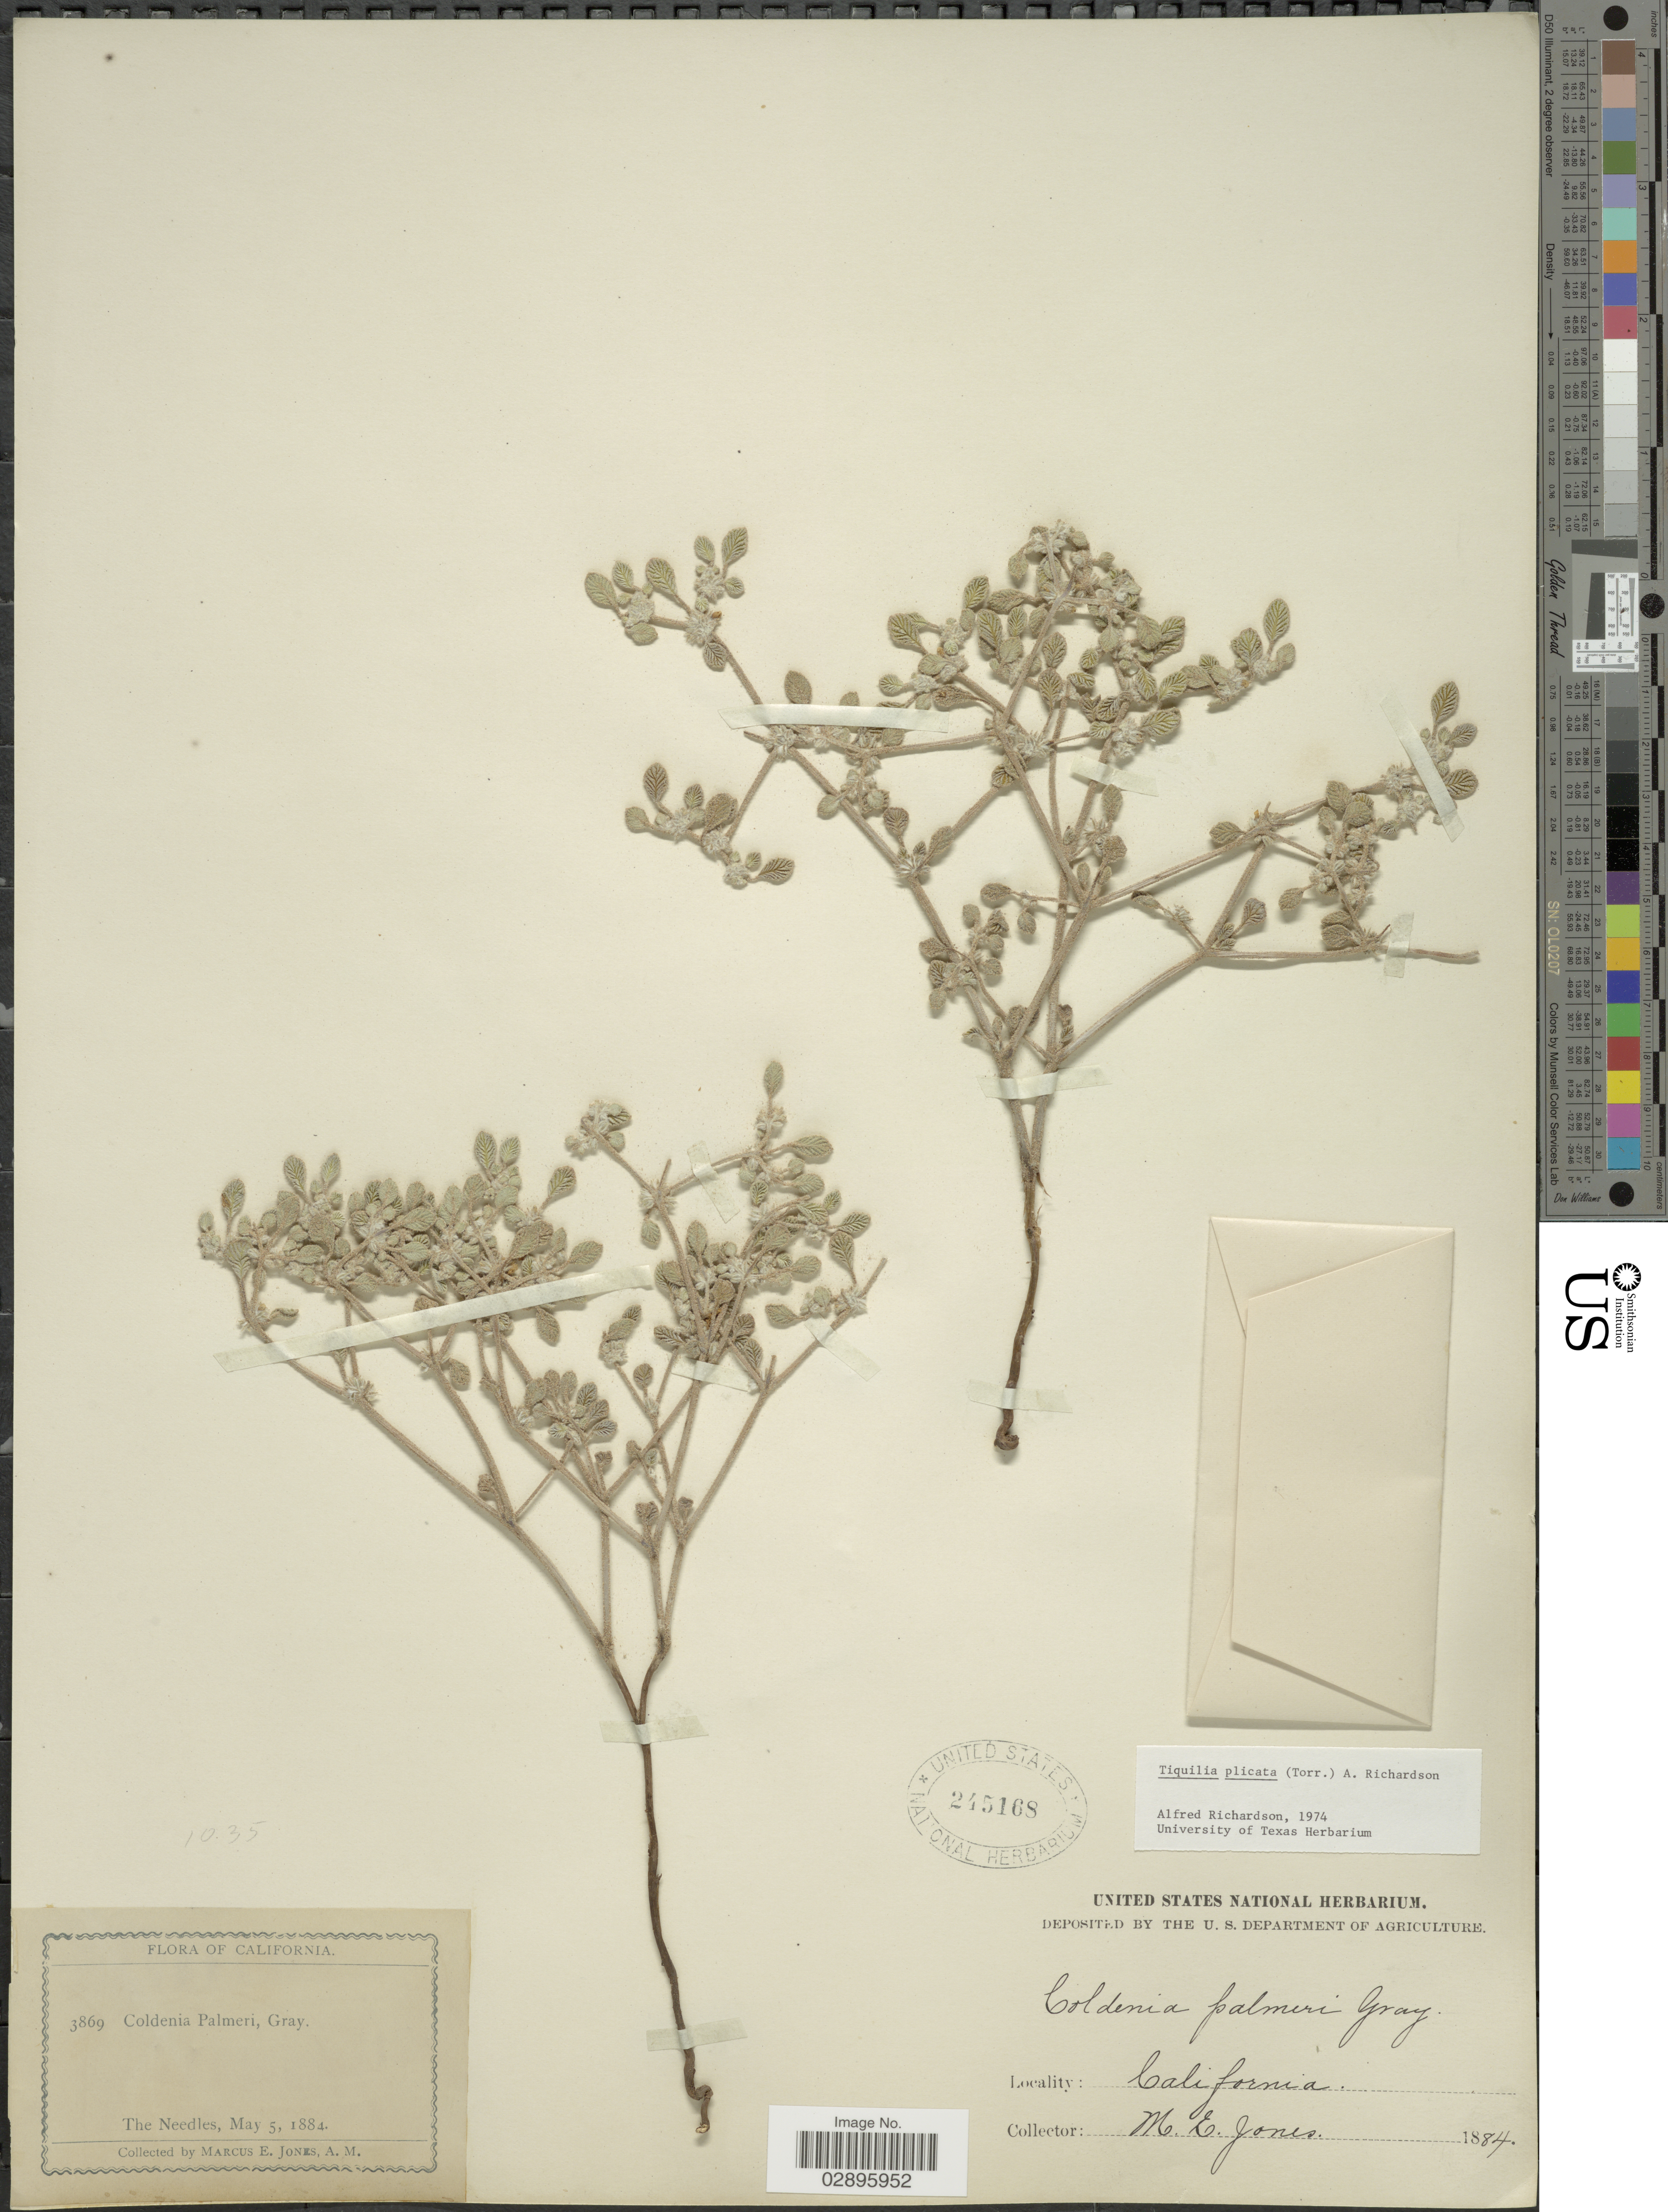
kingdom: Plantae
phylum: Tracheophyta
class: Magnoliopsida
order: Boraginales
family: Ehretiaceae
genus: Tiquilia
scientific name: Tiquilia plicata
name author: Torr.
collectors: M. E. Jones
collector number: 3869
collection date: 1884-05-05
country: United States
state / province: California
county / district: San Bernardino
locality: The Needles.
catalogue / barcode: US 245168